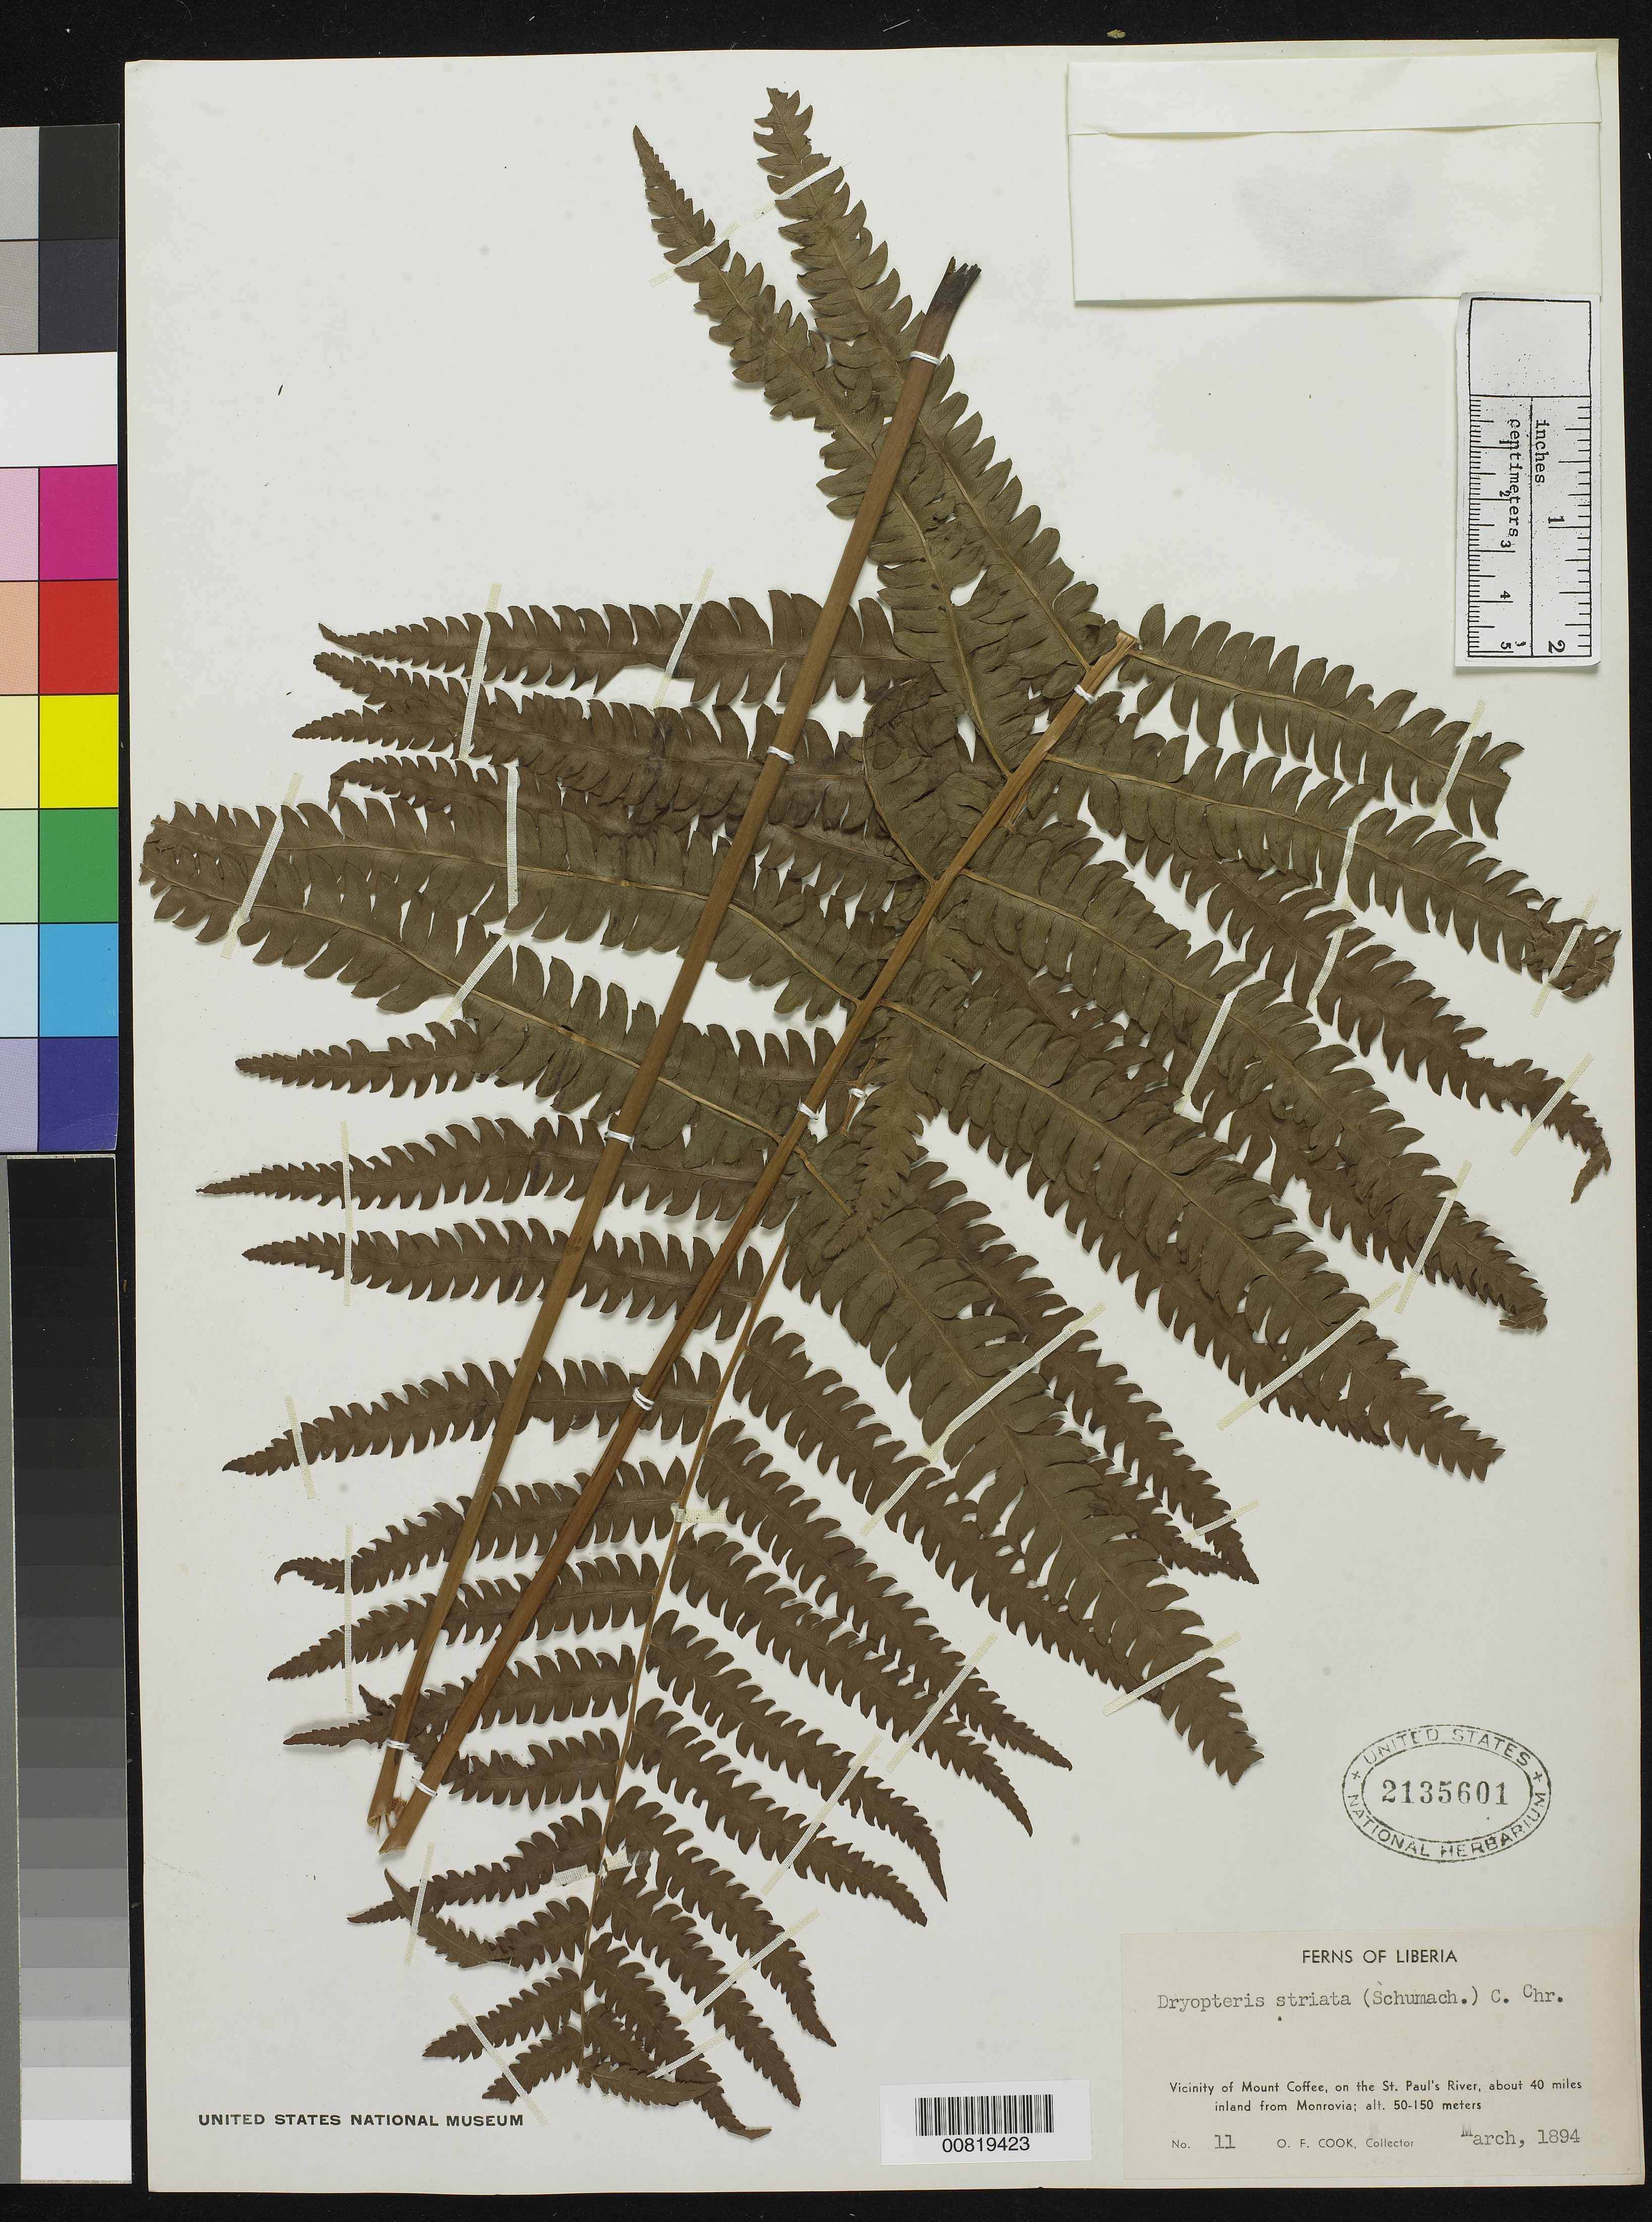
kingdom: Plantae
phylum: Tracheophyta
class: Polypodiopsida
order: Polypodiales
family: Thelypteridaceae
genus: Cyclosorus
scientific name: Cyclosorus interruptus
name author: (Willd.) H. Itô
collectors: O. F. Cook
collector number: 11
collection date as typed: Mar 1894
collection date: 1894-03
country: Liberia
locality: Vicinity of Mt. Coffee, on the St. Paul's River, about 40 miles inland from Monrovia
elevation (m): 50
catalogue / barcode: US 2135601